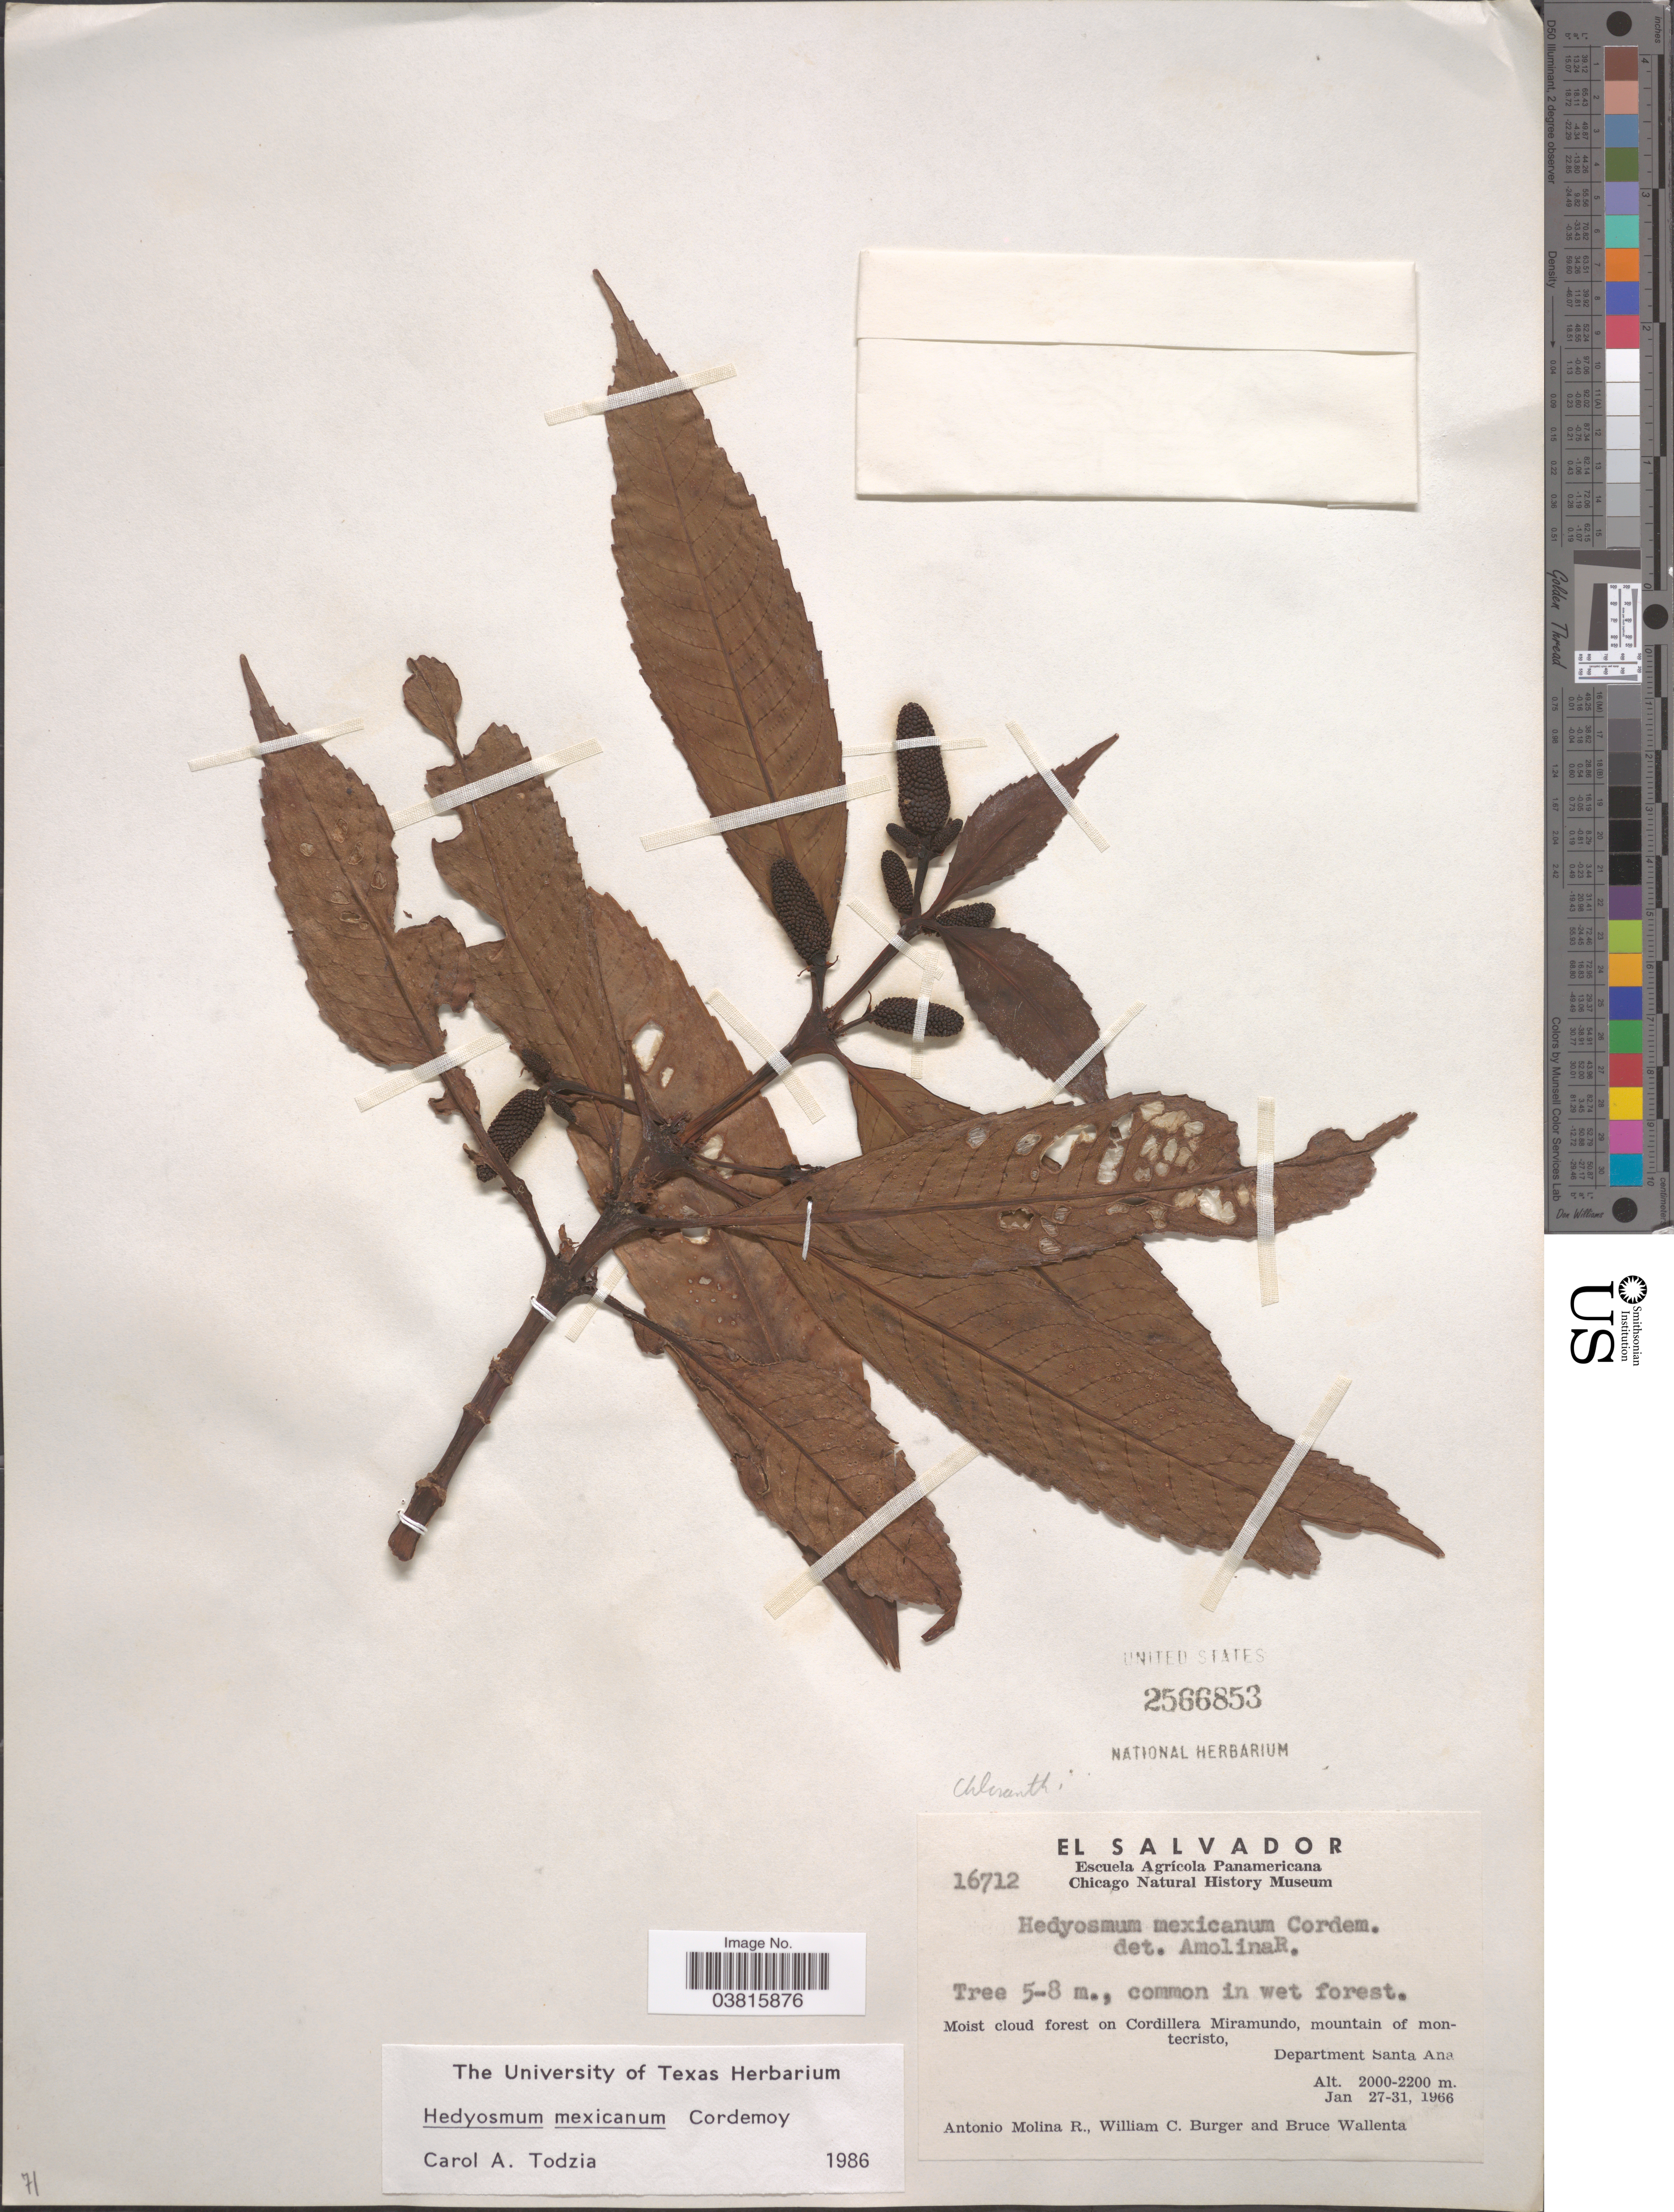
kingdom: Plantae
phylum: Tracheophyta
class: Magnoliopsida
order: Chloranthales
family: Chloranthaceae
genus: Hedyosmum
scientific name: Hedyosmum artocarpus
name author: Solms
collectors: A. Molina R., W. Burger & B. Wallenta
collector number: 16712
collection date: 1966-01-27/1966-01-31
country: El Salvador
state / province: Santa Ana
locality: Moist cloud forest on Cordillera Miramundo, mountain of montecristo, Department Santa Ana.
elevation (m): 2000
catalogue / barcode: US 2566853